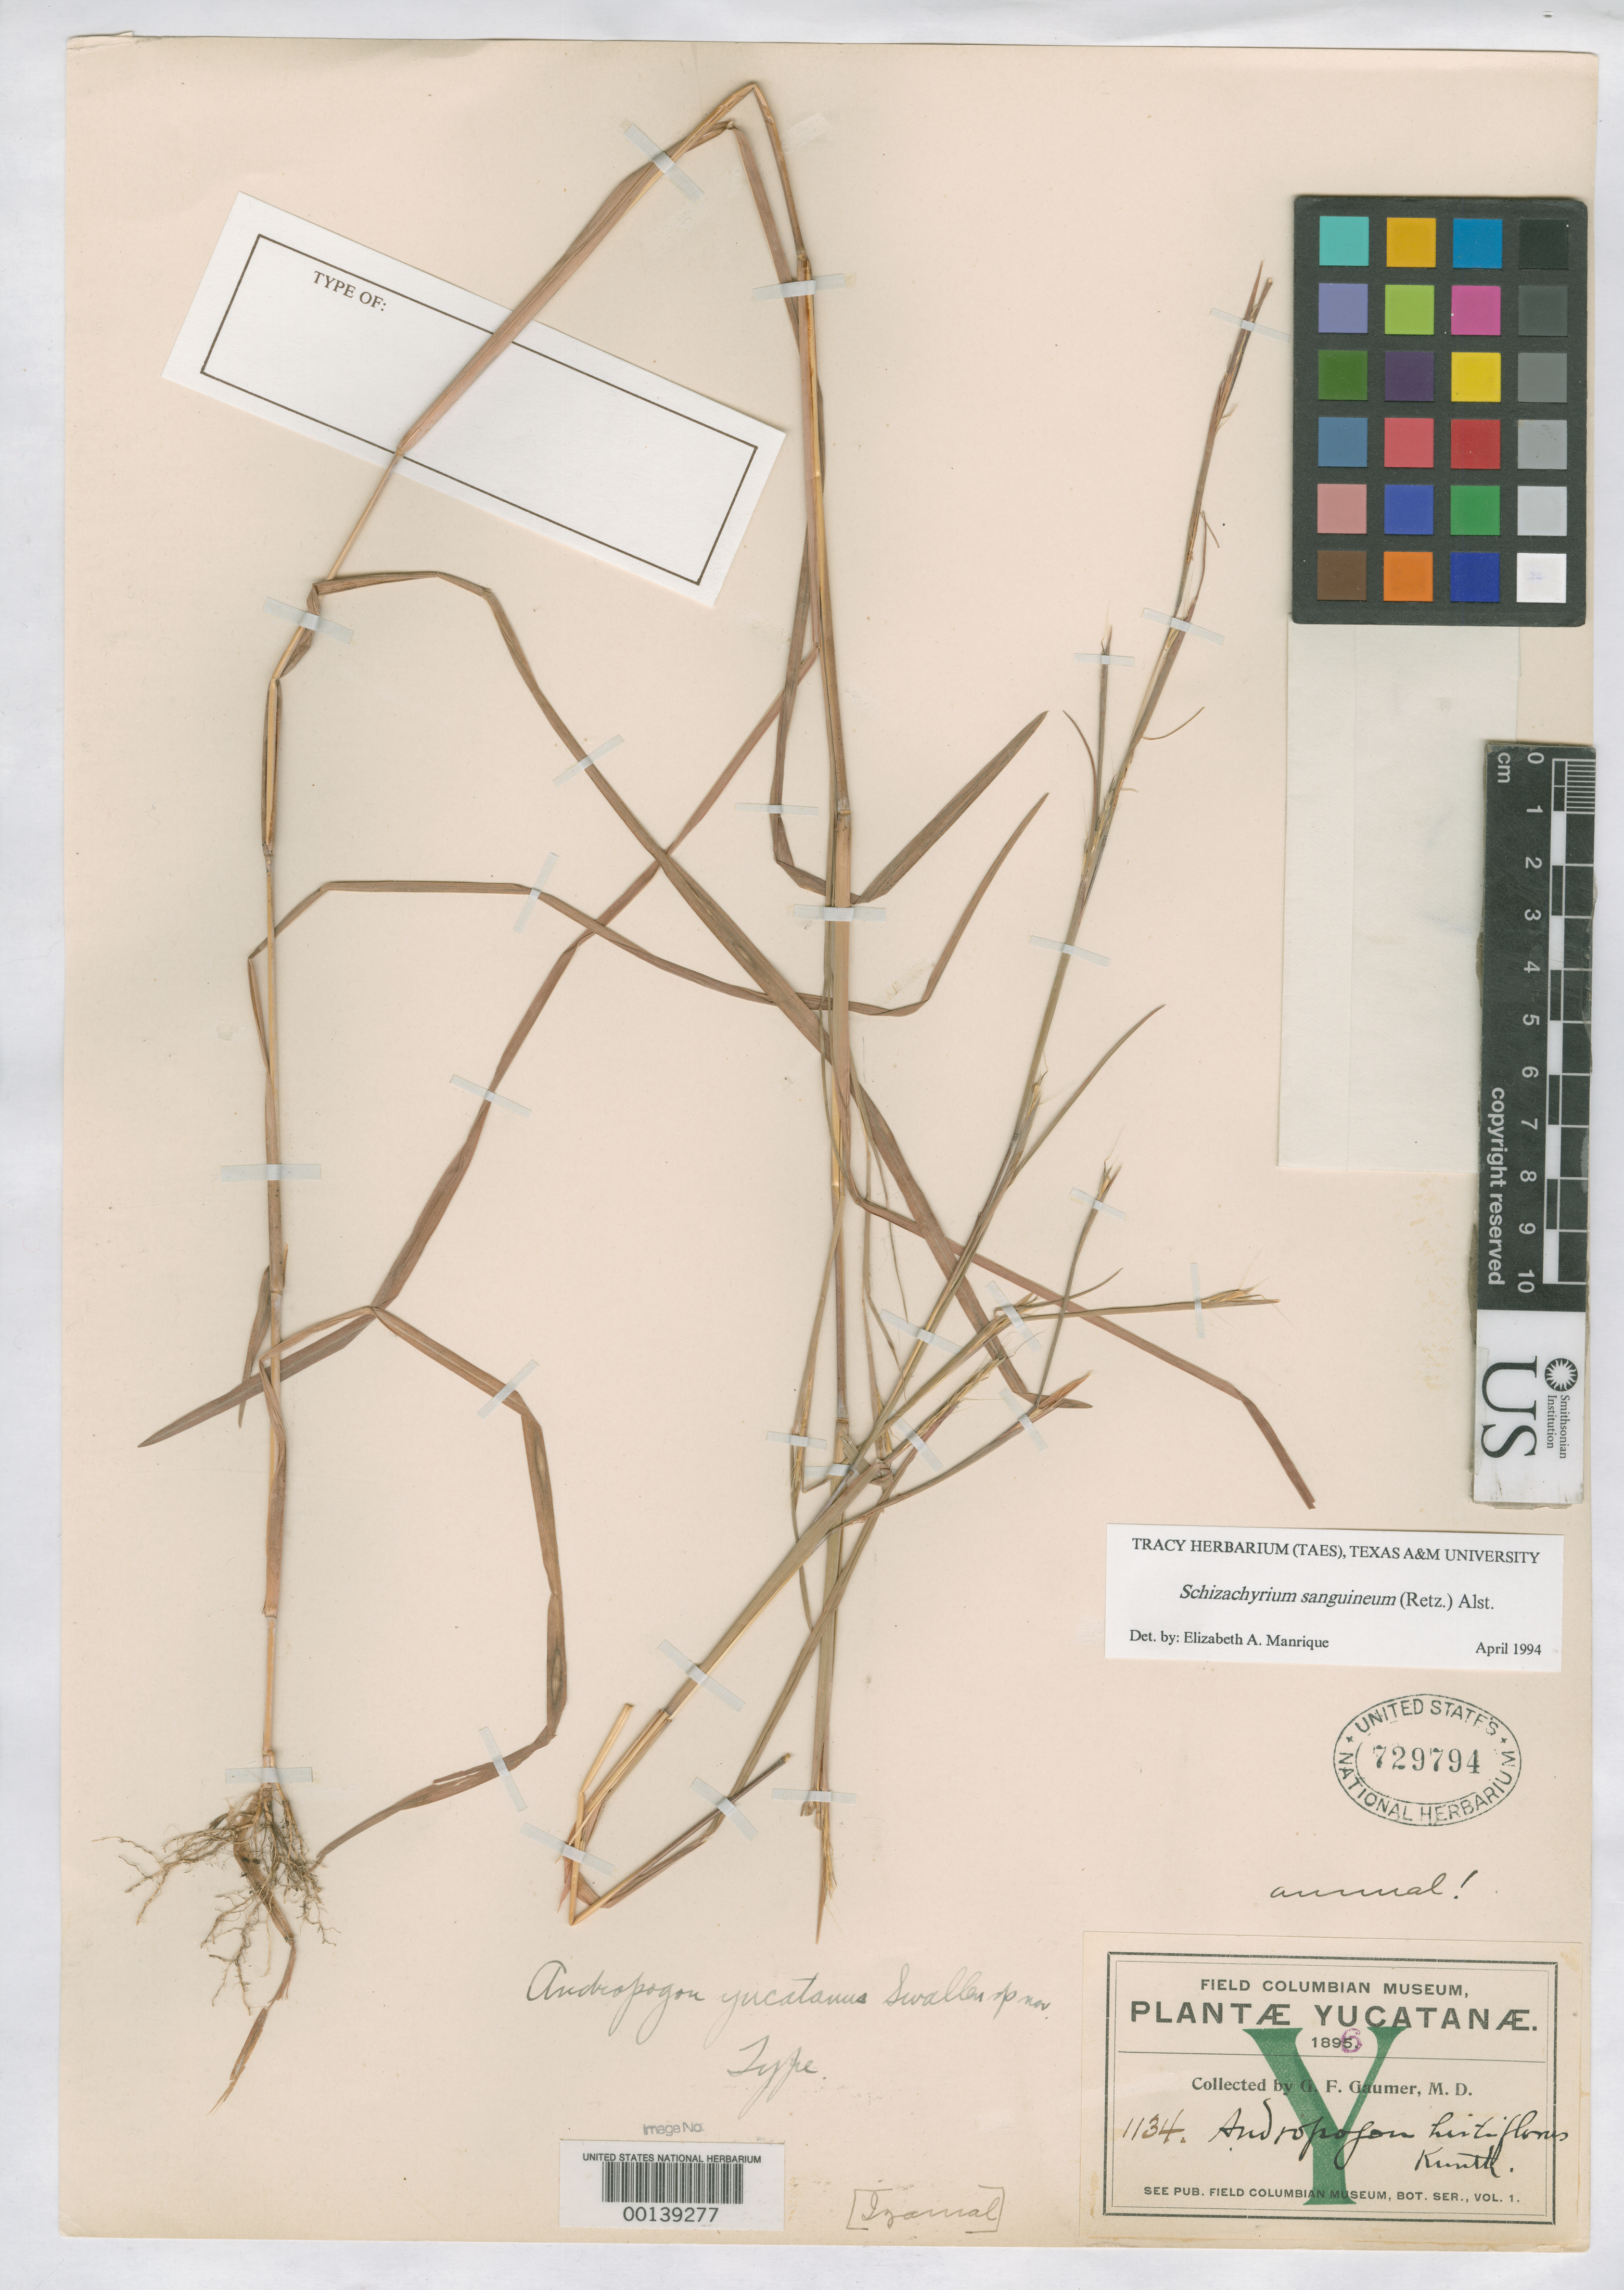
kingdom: Plantae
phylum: Tracheophyta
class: Liliopsida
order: Poales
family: Poaceae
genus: Andropogon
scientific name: Andropogon yucatanus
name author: Swallen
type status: Holotype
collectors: G. F. Gaumer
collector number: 1134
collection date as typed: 1896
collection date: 1896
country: Mexico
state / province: Yucatán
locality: Izamal.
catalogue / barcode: US 729794